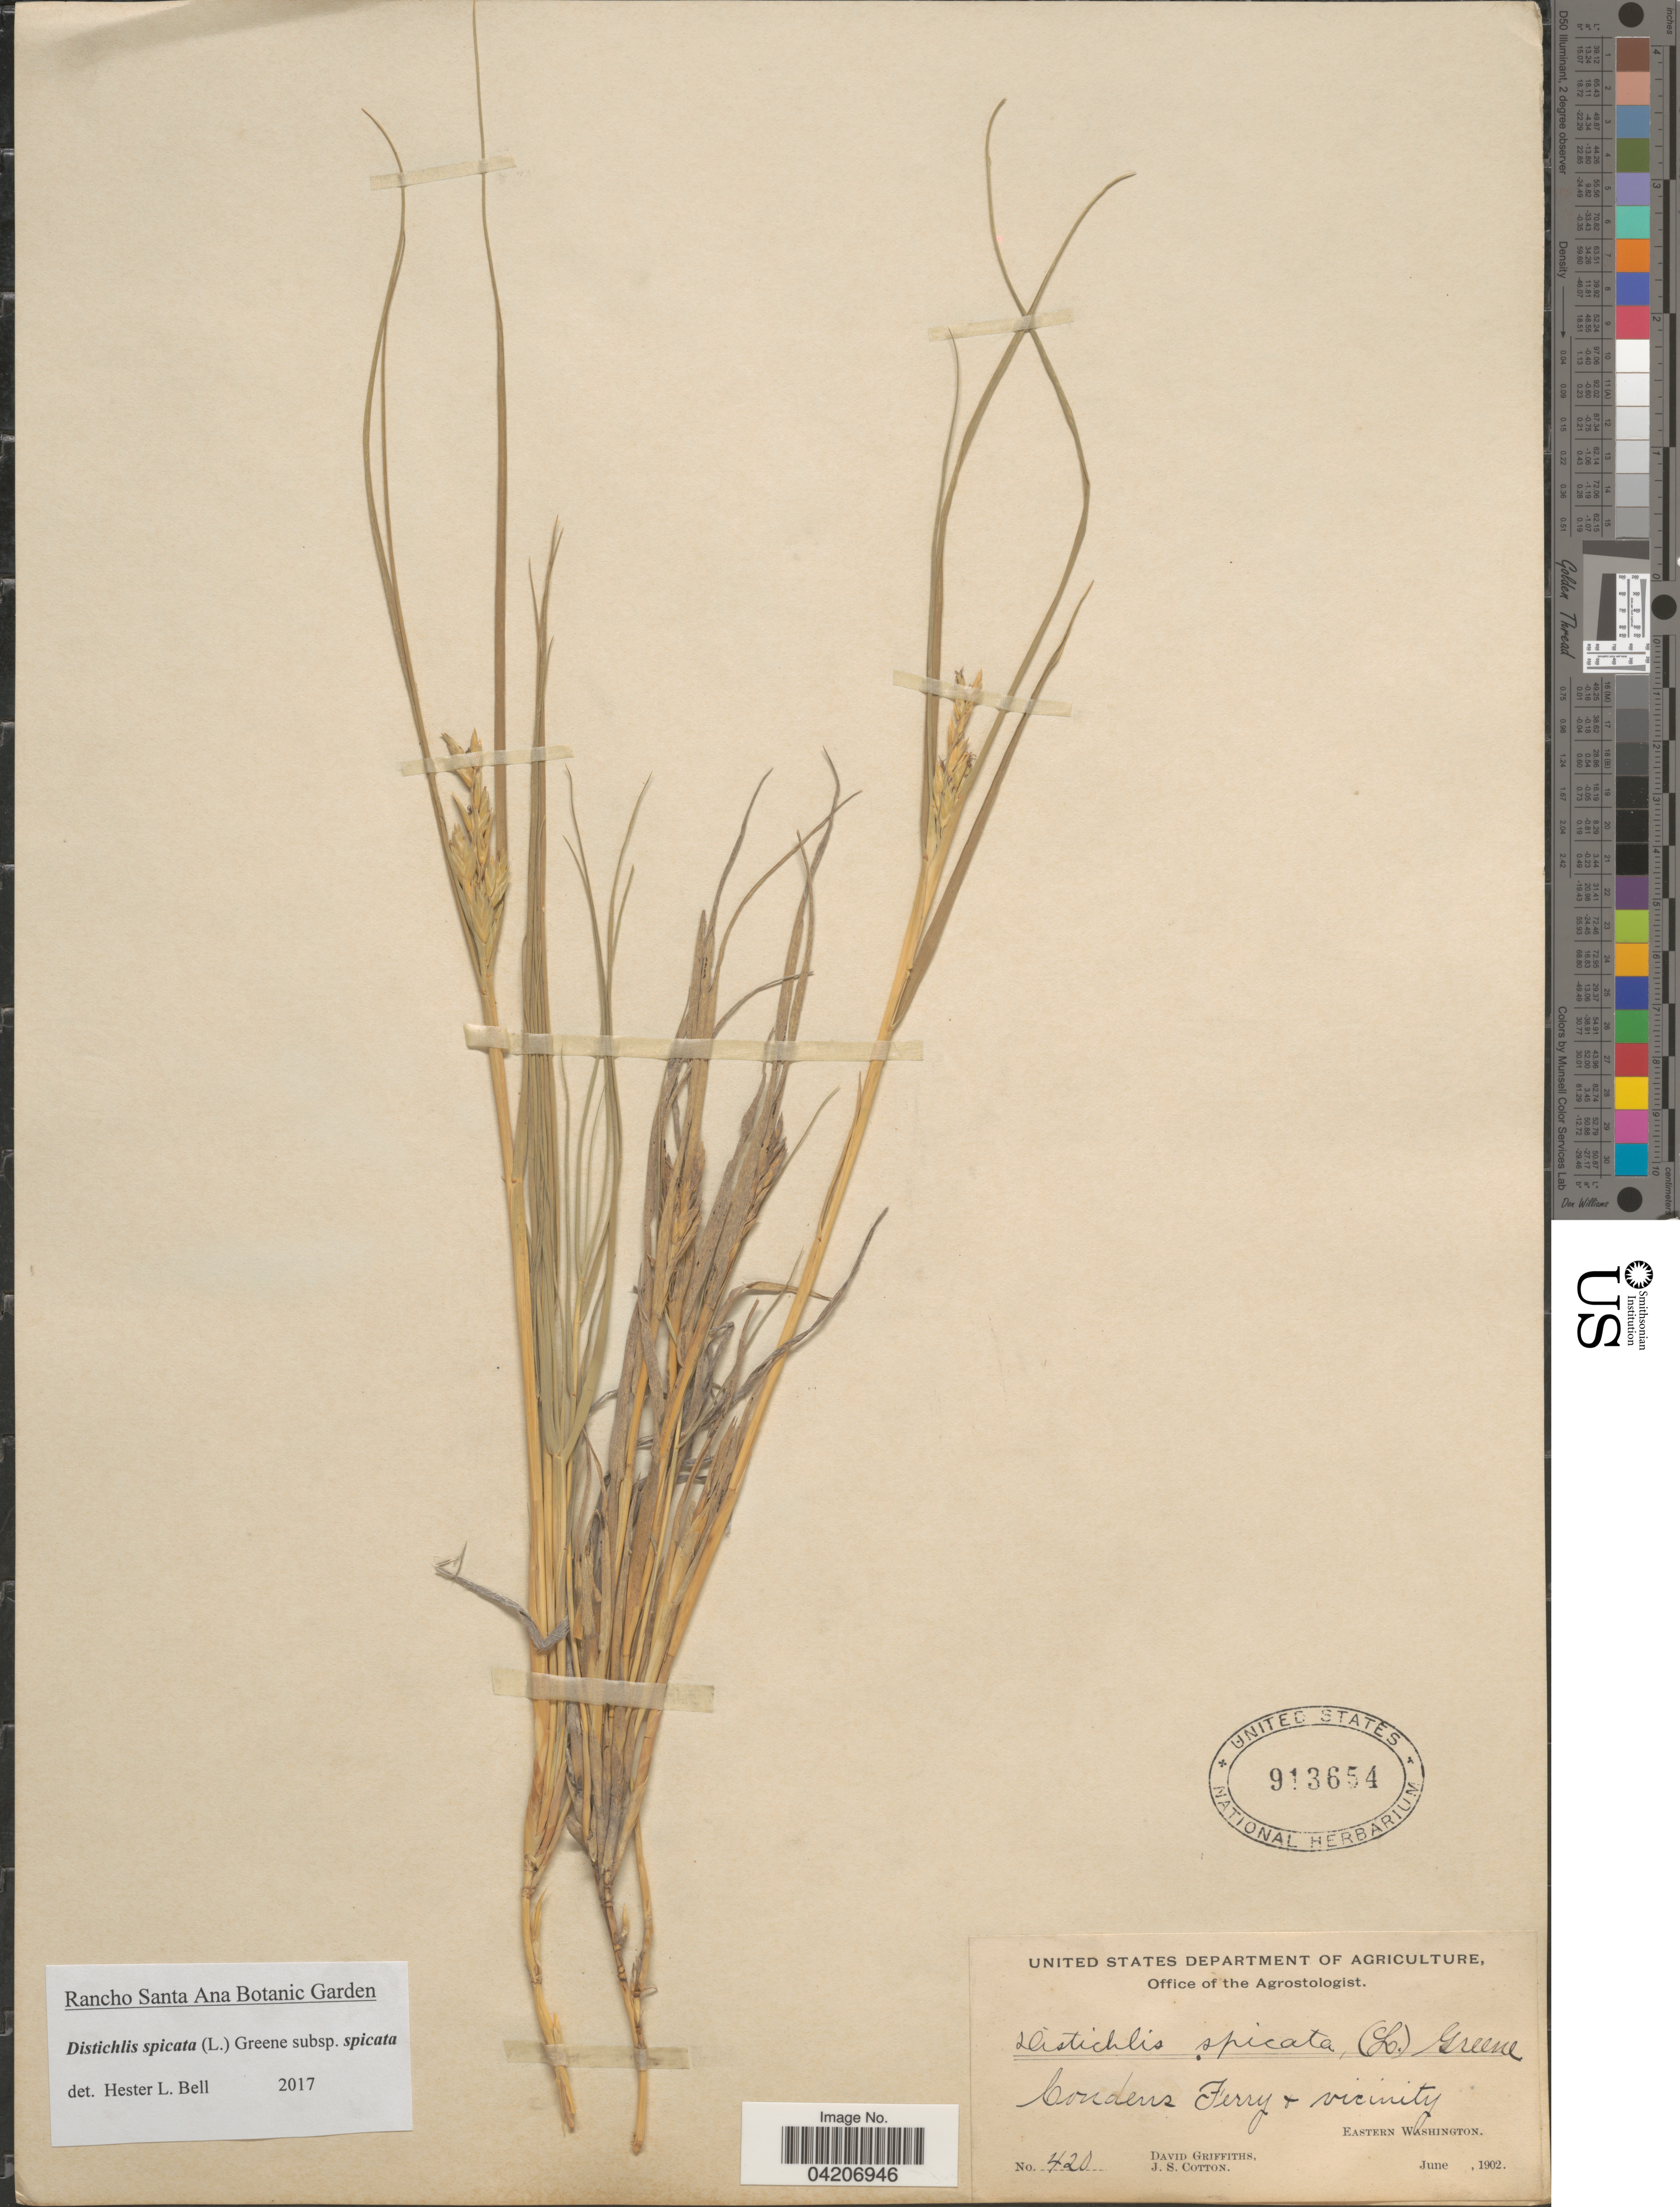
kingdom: Plantae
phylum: Tracheophyta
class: Liliopsida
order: Poales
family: Poaceae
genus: Distichlis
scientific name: Distichlis spicata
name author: (L.) Greene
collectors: D. Griffiths & J. S. Cotton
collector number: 420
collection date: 1902-06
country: United States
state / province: Washington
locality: Condens Ferry & vicinity. Eastern Washington.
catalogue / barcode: US 913654